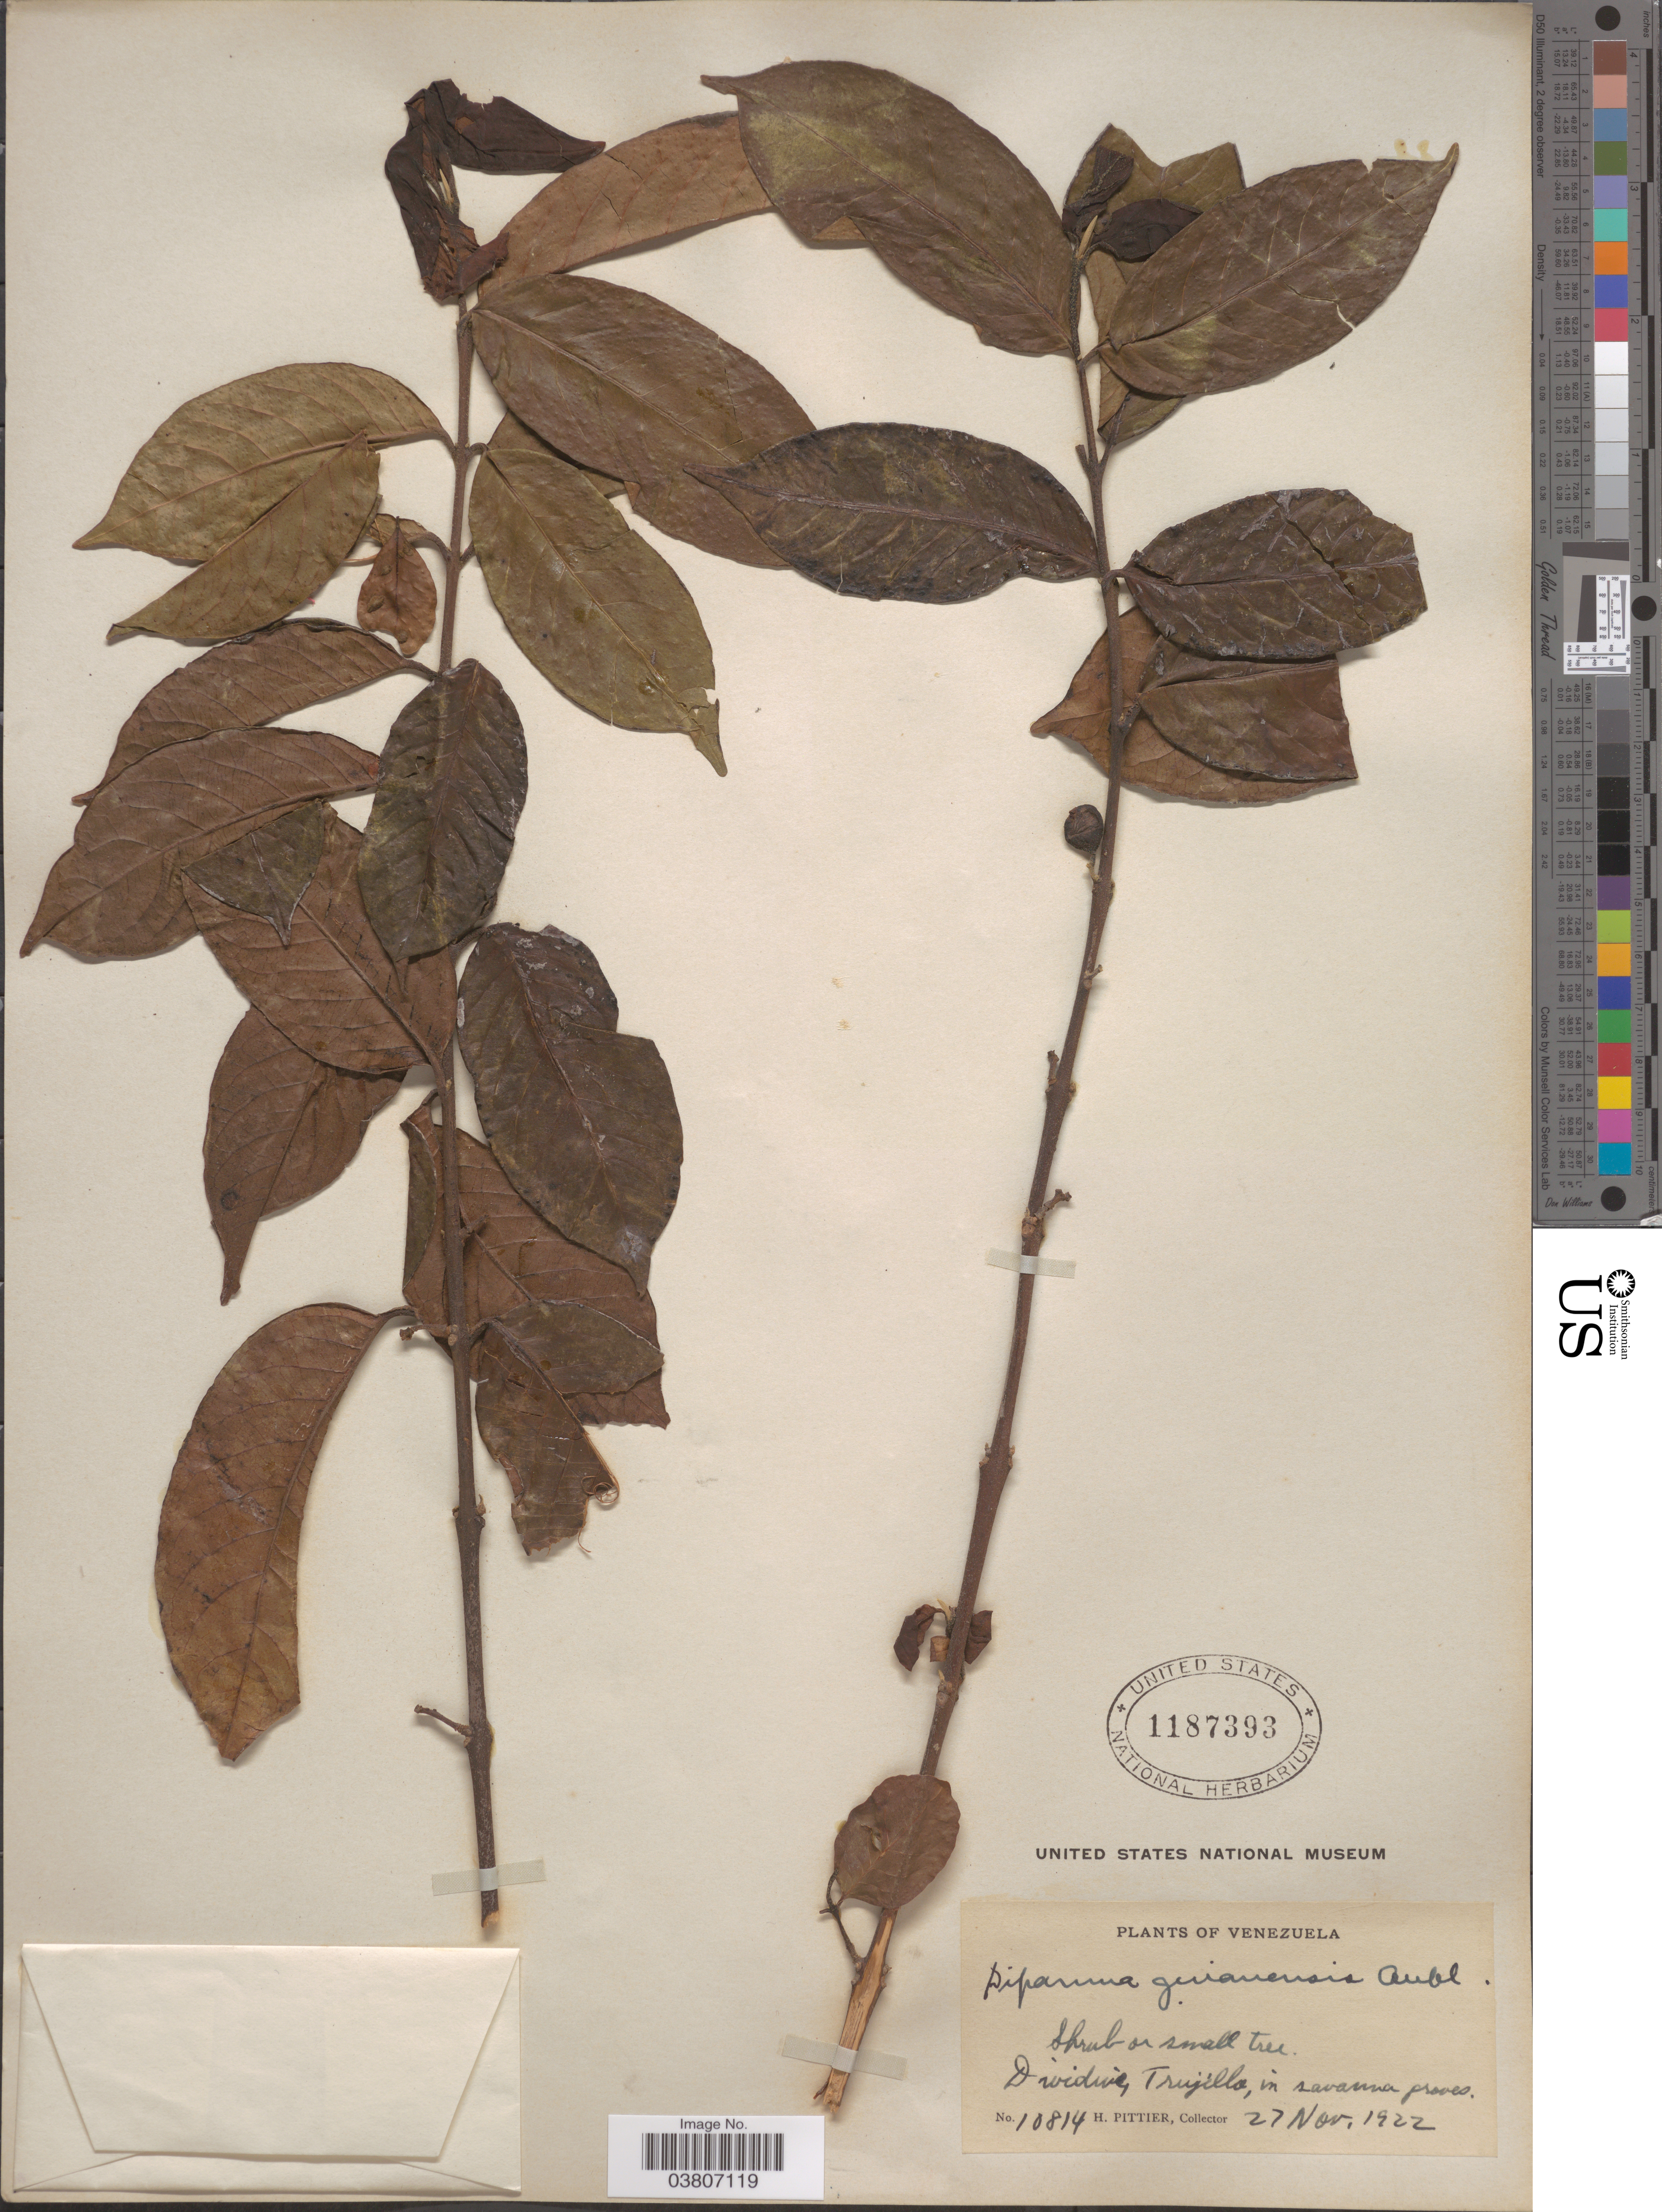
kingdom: Plantae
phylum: Tracheophyta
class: Magnoliopsida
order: Laurales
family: Siparunaceae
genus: Siparuna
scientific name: Siparuna guianensis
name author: Aubl.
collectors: H. F. Pittier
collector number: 10814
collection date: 1922-11-27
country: Venezuela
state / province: Trujillo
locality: Dividive.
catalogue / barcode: US 1187393